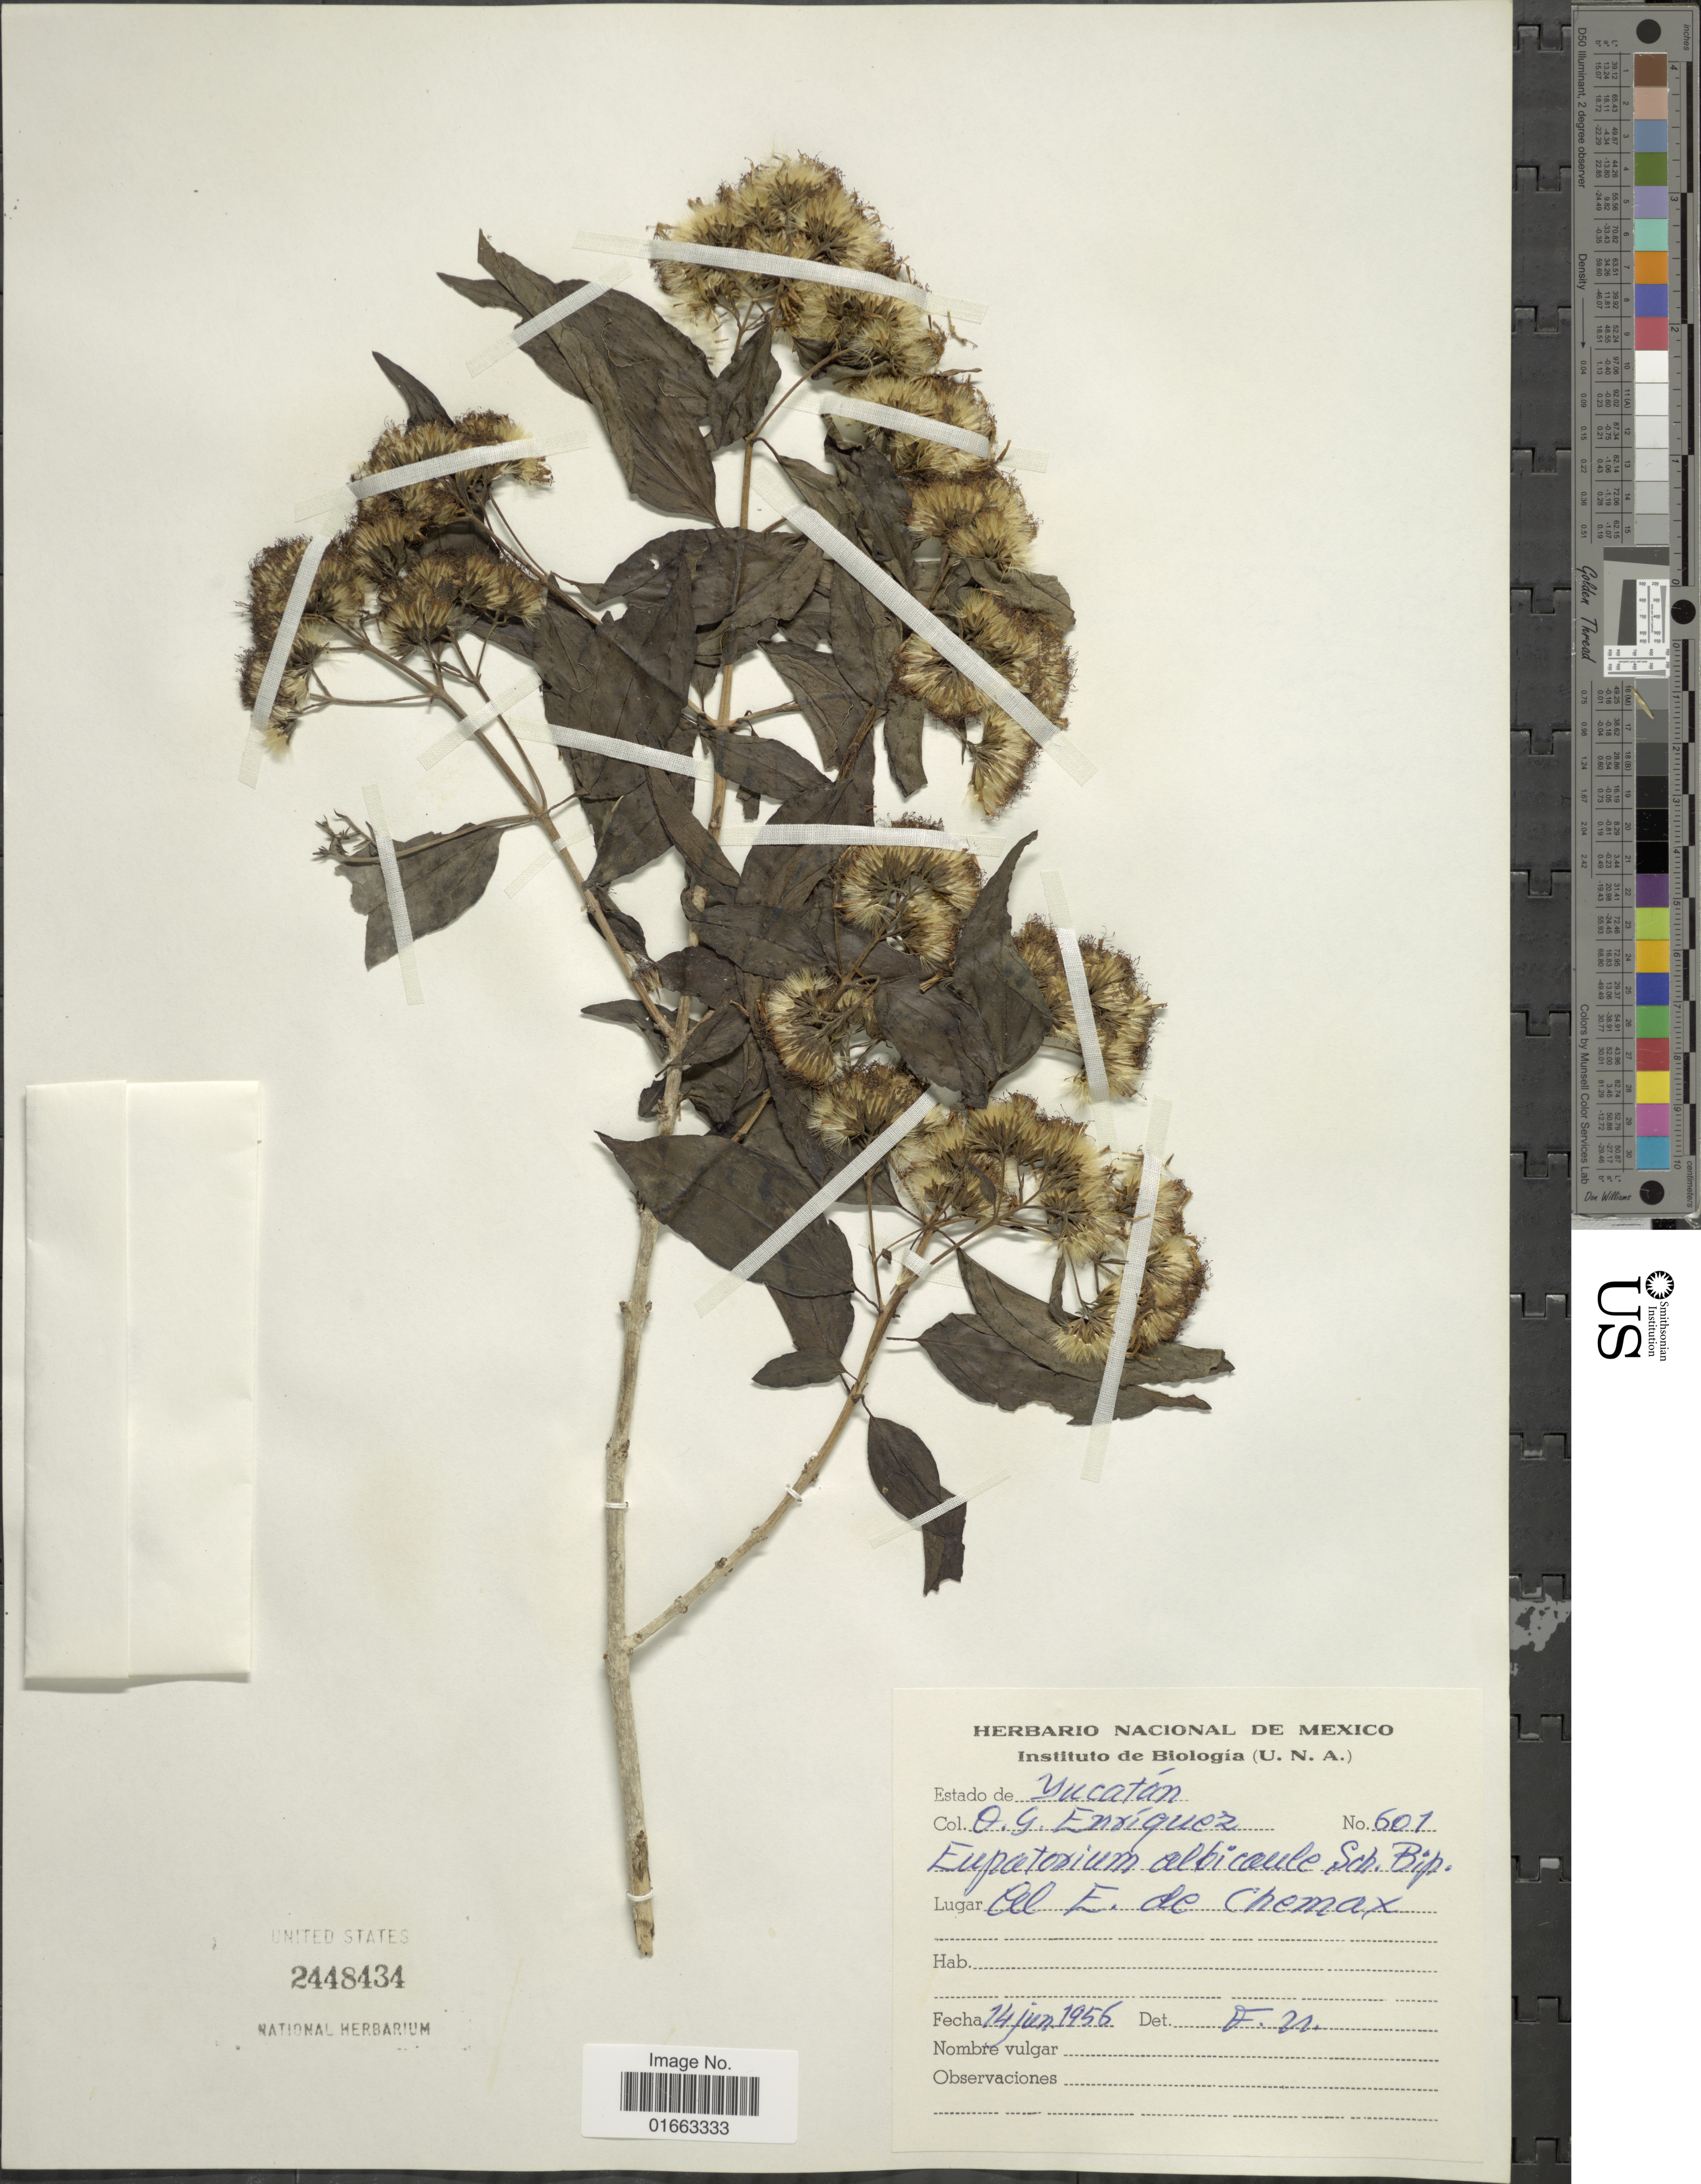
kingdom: Plantae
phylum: Tracheophyta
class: Magnoliopsida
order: Asterales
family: Asteraceae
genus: Koanophyllon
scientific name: Koanophyllon albicaule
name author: (Sch. Bip. ex Klatt) R.M. King & H. Rob.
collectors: O. Enriquez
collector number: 601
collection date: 1956-06-14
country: Mexico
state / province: Yucatán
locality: Al E. de Chemax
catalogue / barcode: US 2448434